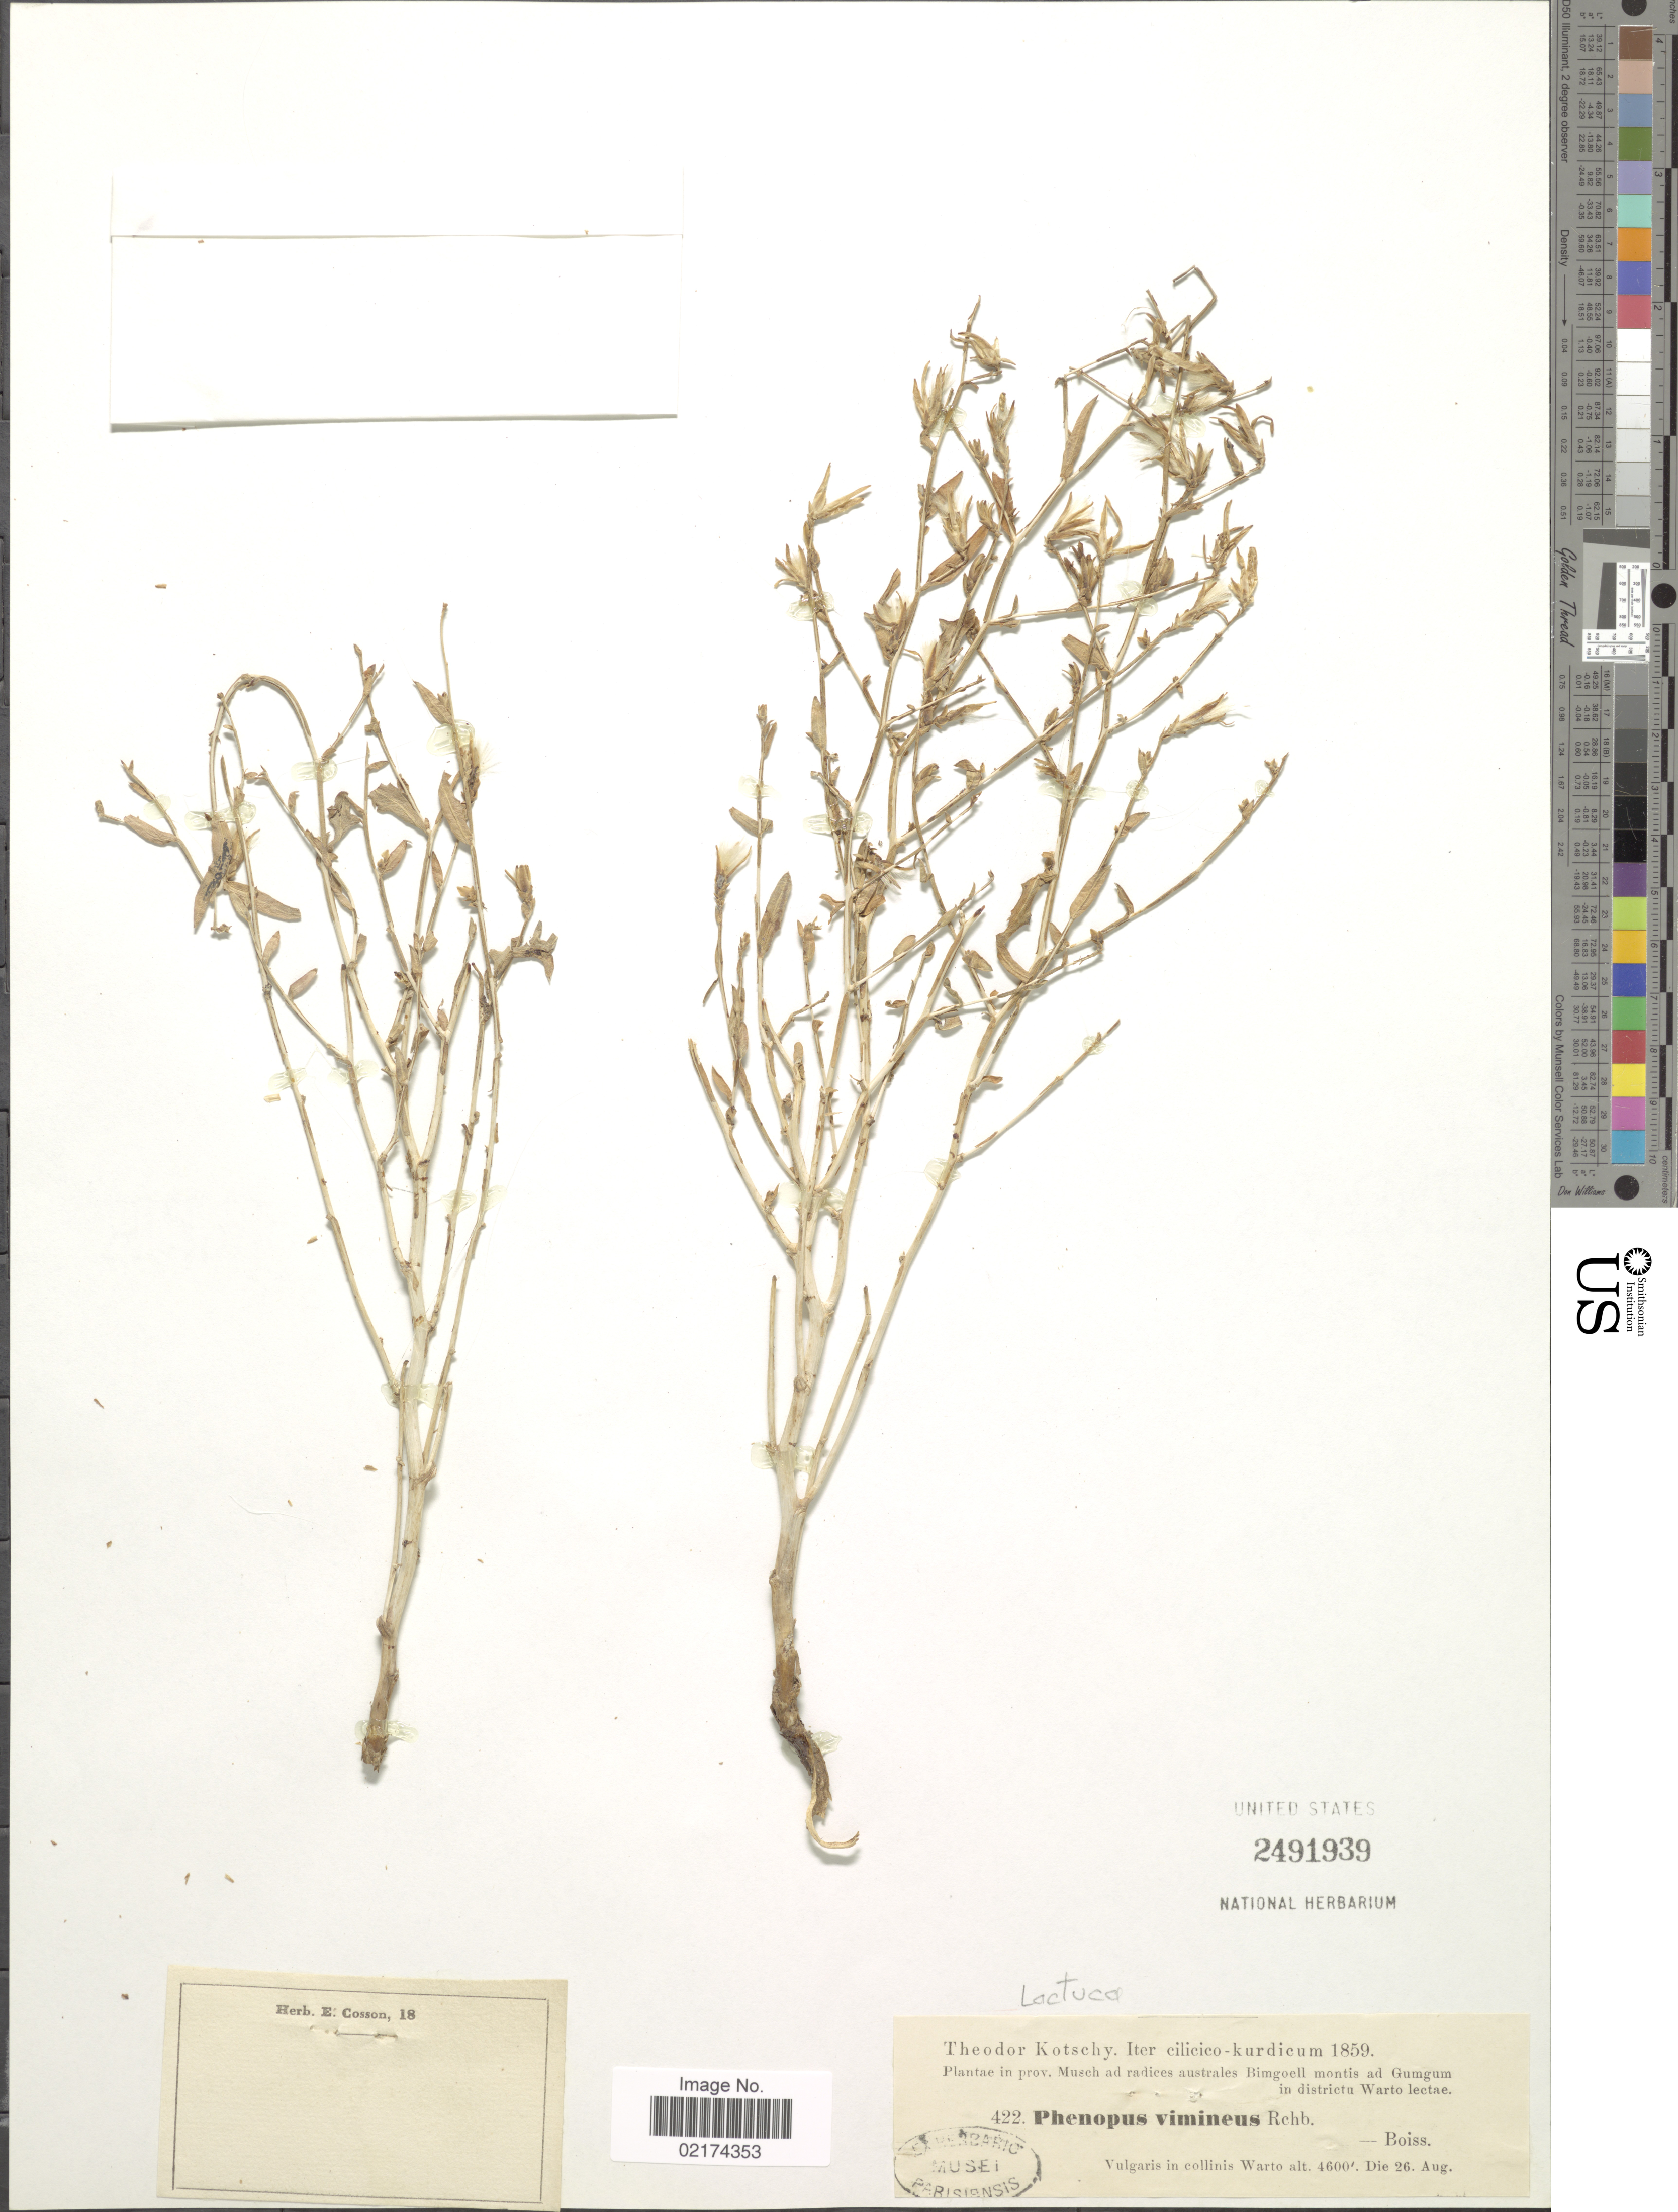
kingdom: Plantae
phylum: Tracheophyta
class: Magnoliopsida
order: Asterales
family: Asteraceae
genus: Lactuca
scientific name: Lactuca viminea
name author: (L.) J. Presl & C. Presl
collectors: K. G. Kotschy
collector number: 422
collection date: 1859-08-26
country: Turkey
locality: Cilicico-kurdicum, Prov. Musch ad radices australes Bimgoell montis ad Gumgum, in districtu Warto, collinis Warto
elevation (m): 1402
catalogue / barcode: US 2491939